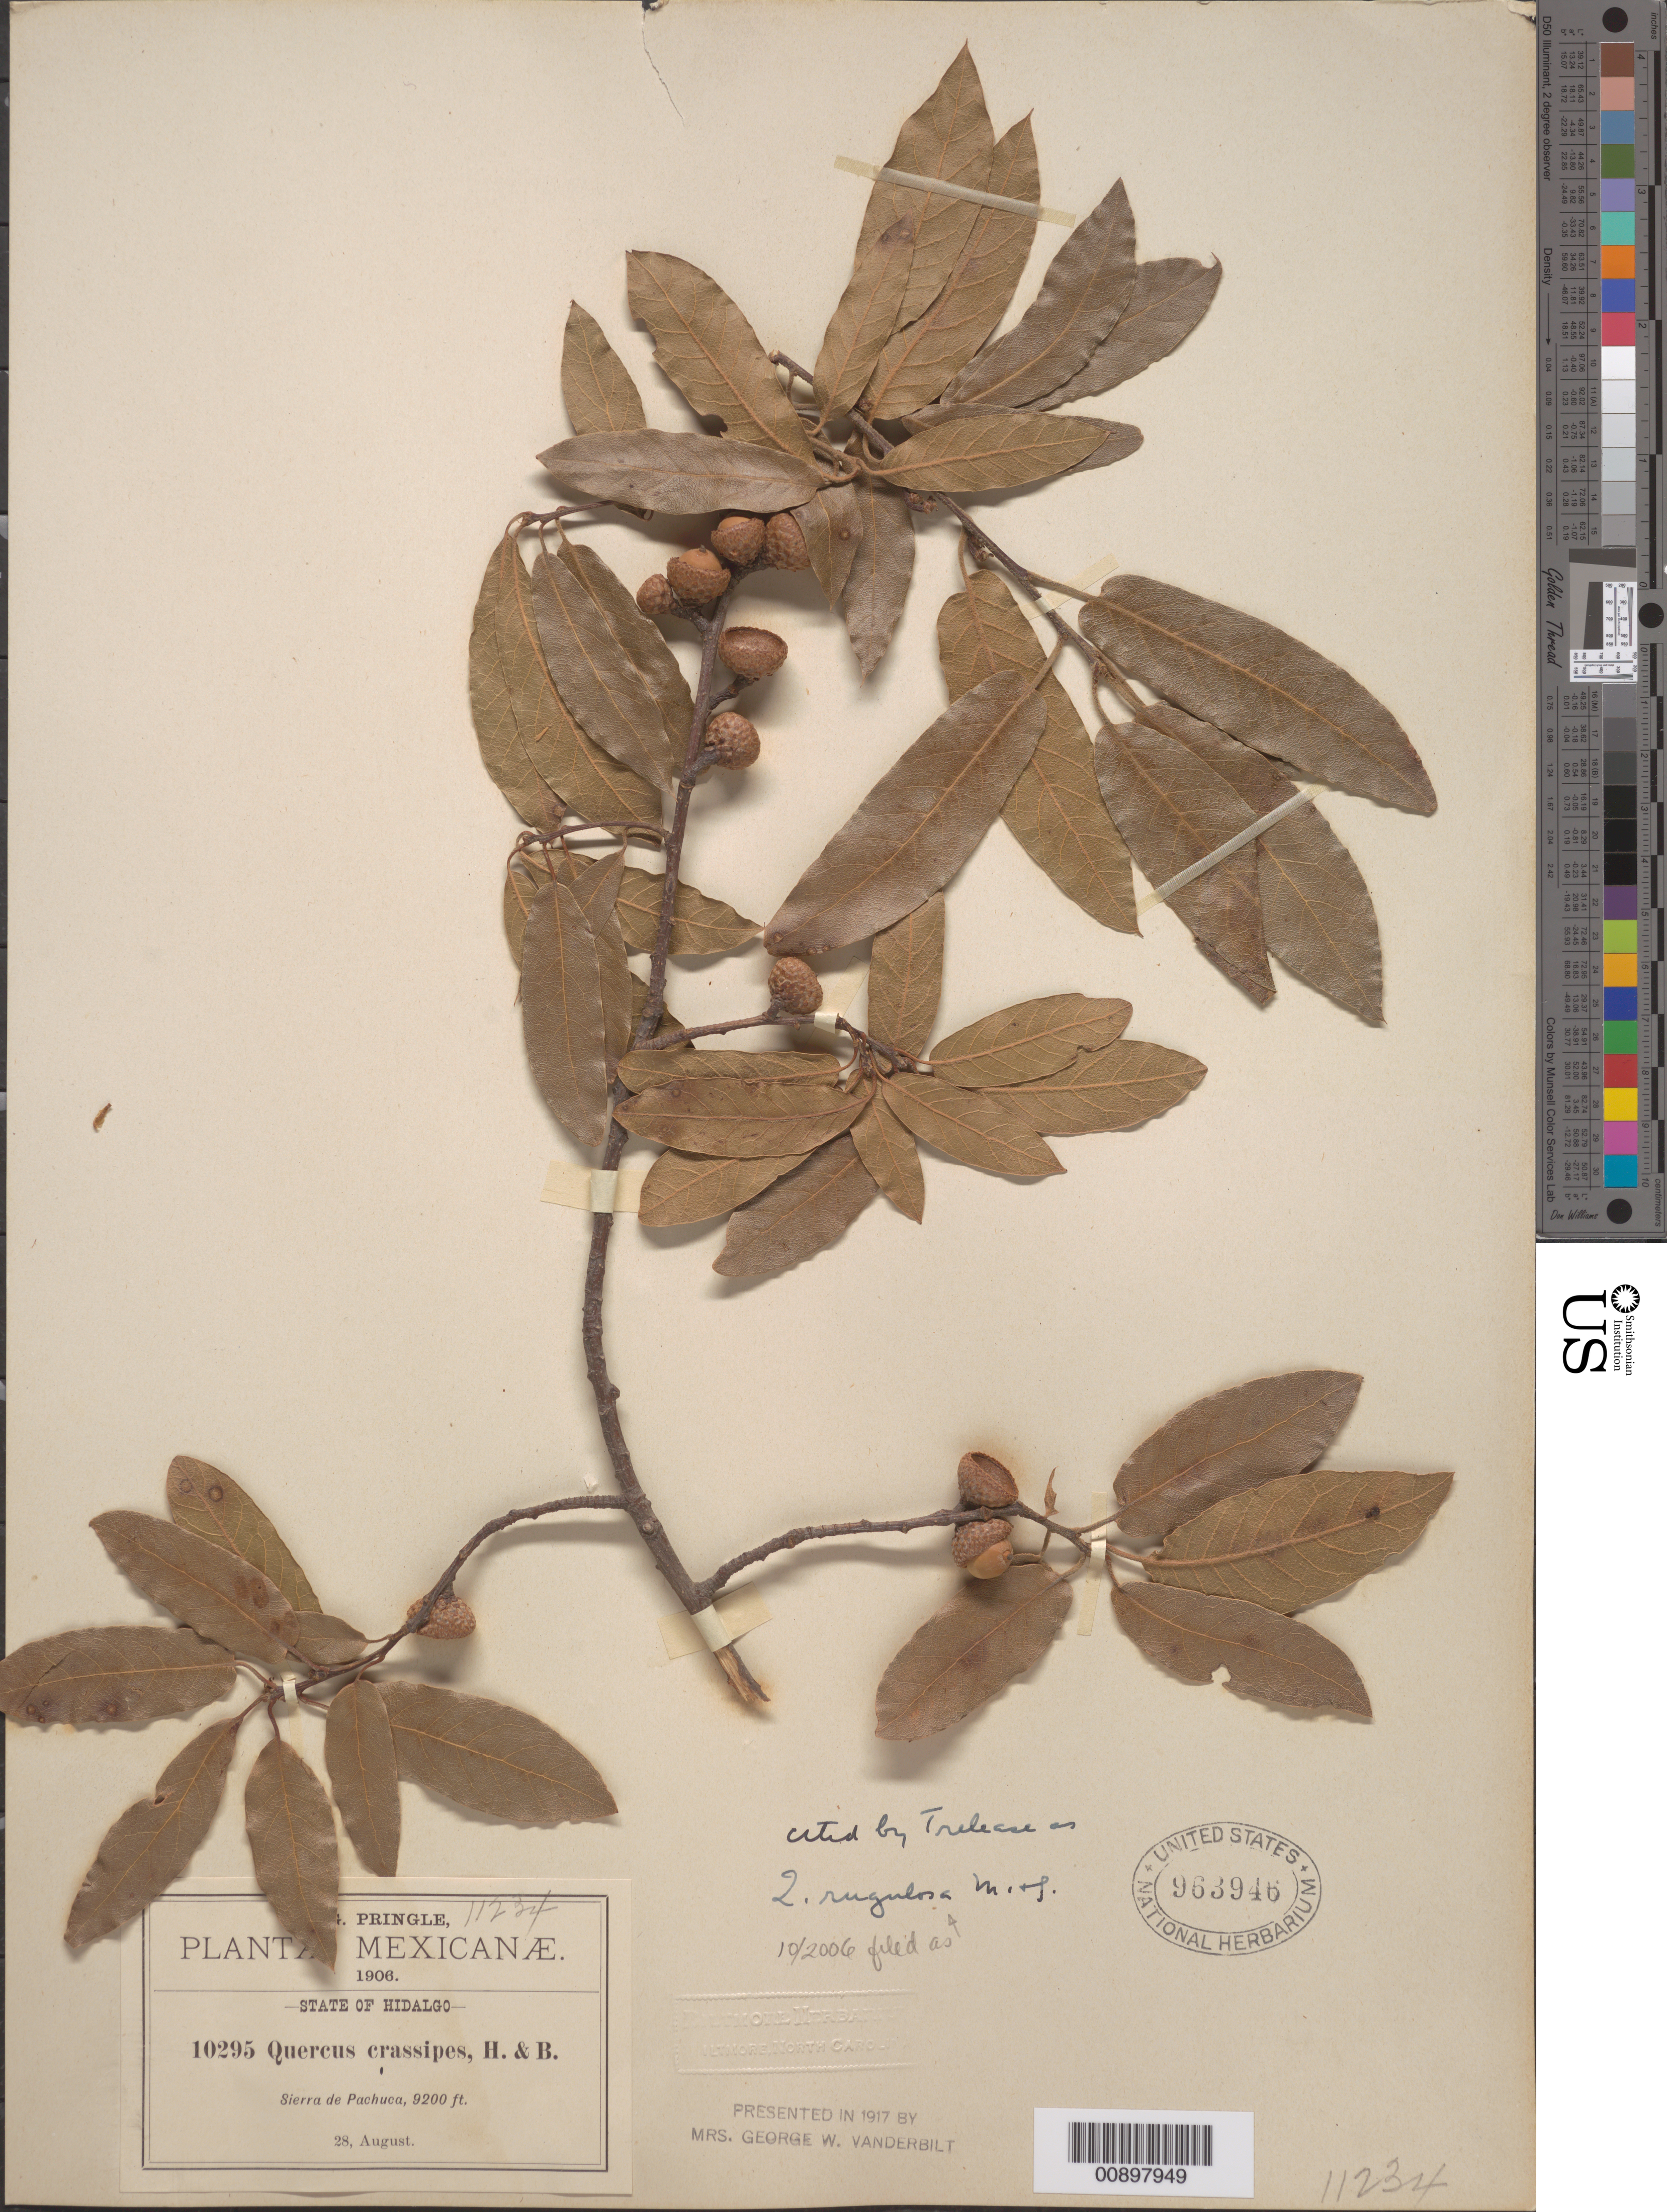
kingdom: Plantae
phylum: Tracheophyta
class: Magnoliopsida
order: Fagales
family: Fagaceae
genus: Quercus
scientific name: Quercus rugulosa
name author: M. Martens & Galeotti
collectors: C. G. Pringle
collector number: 10295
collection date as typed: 28 Aug 1906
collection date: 1906-08-28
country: Mexico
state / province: Hidalgo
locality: Sierra de Pachuca, Hidalgo.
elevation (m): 2804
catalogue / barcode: US 963946